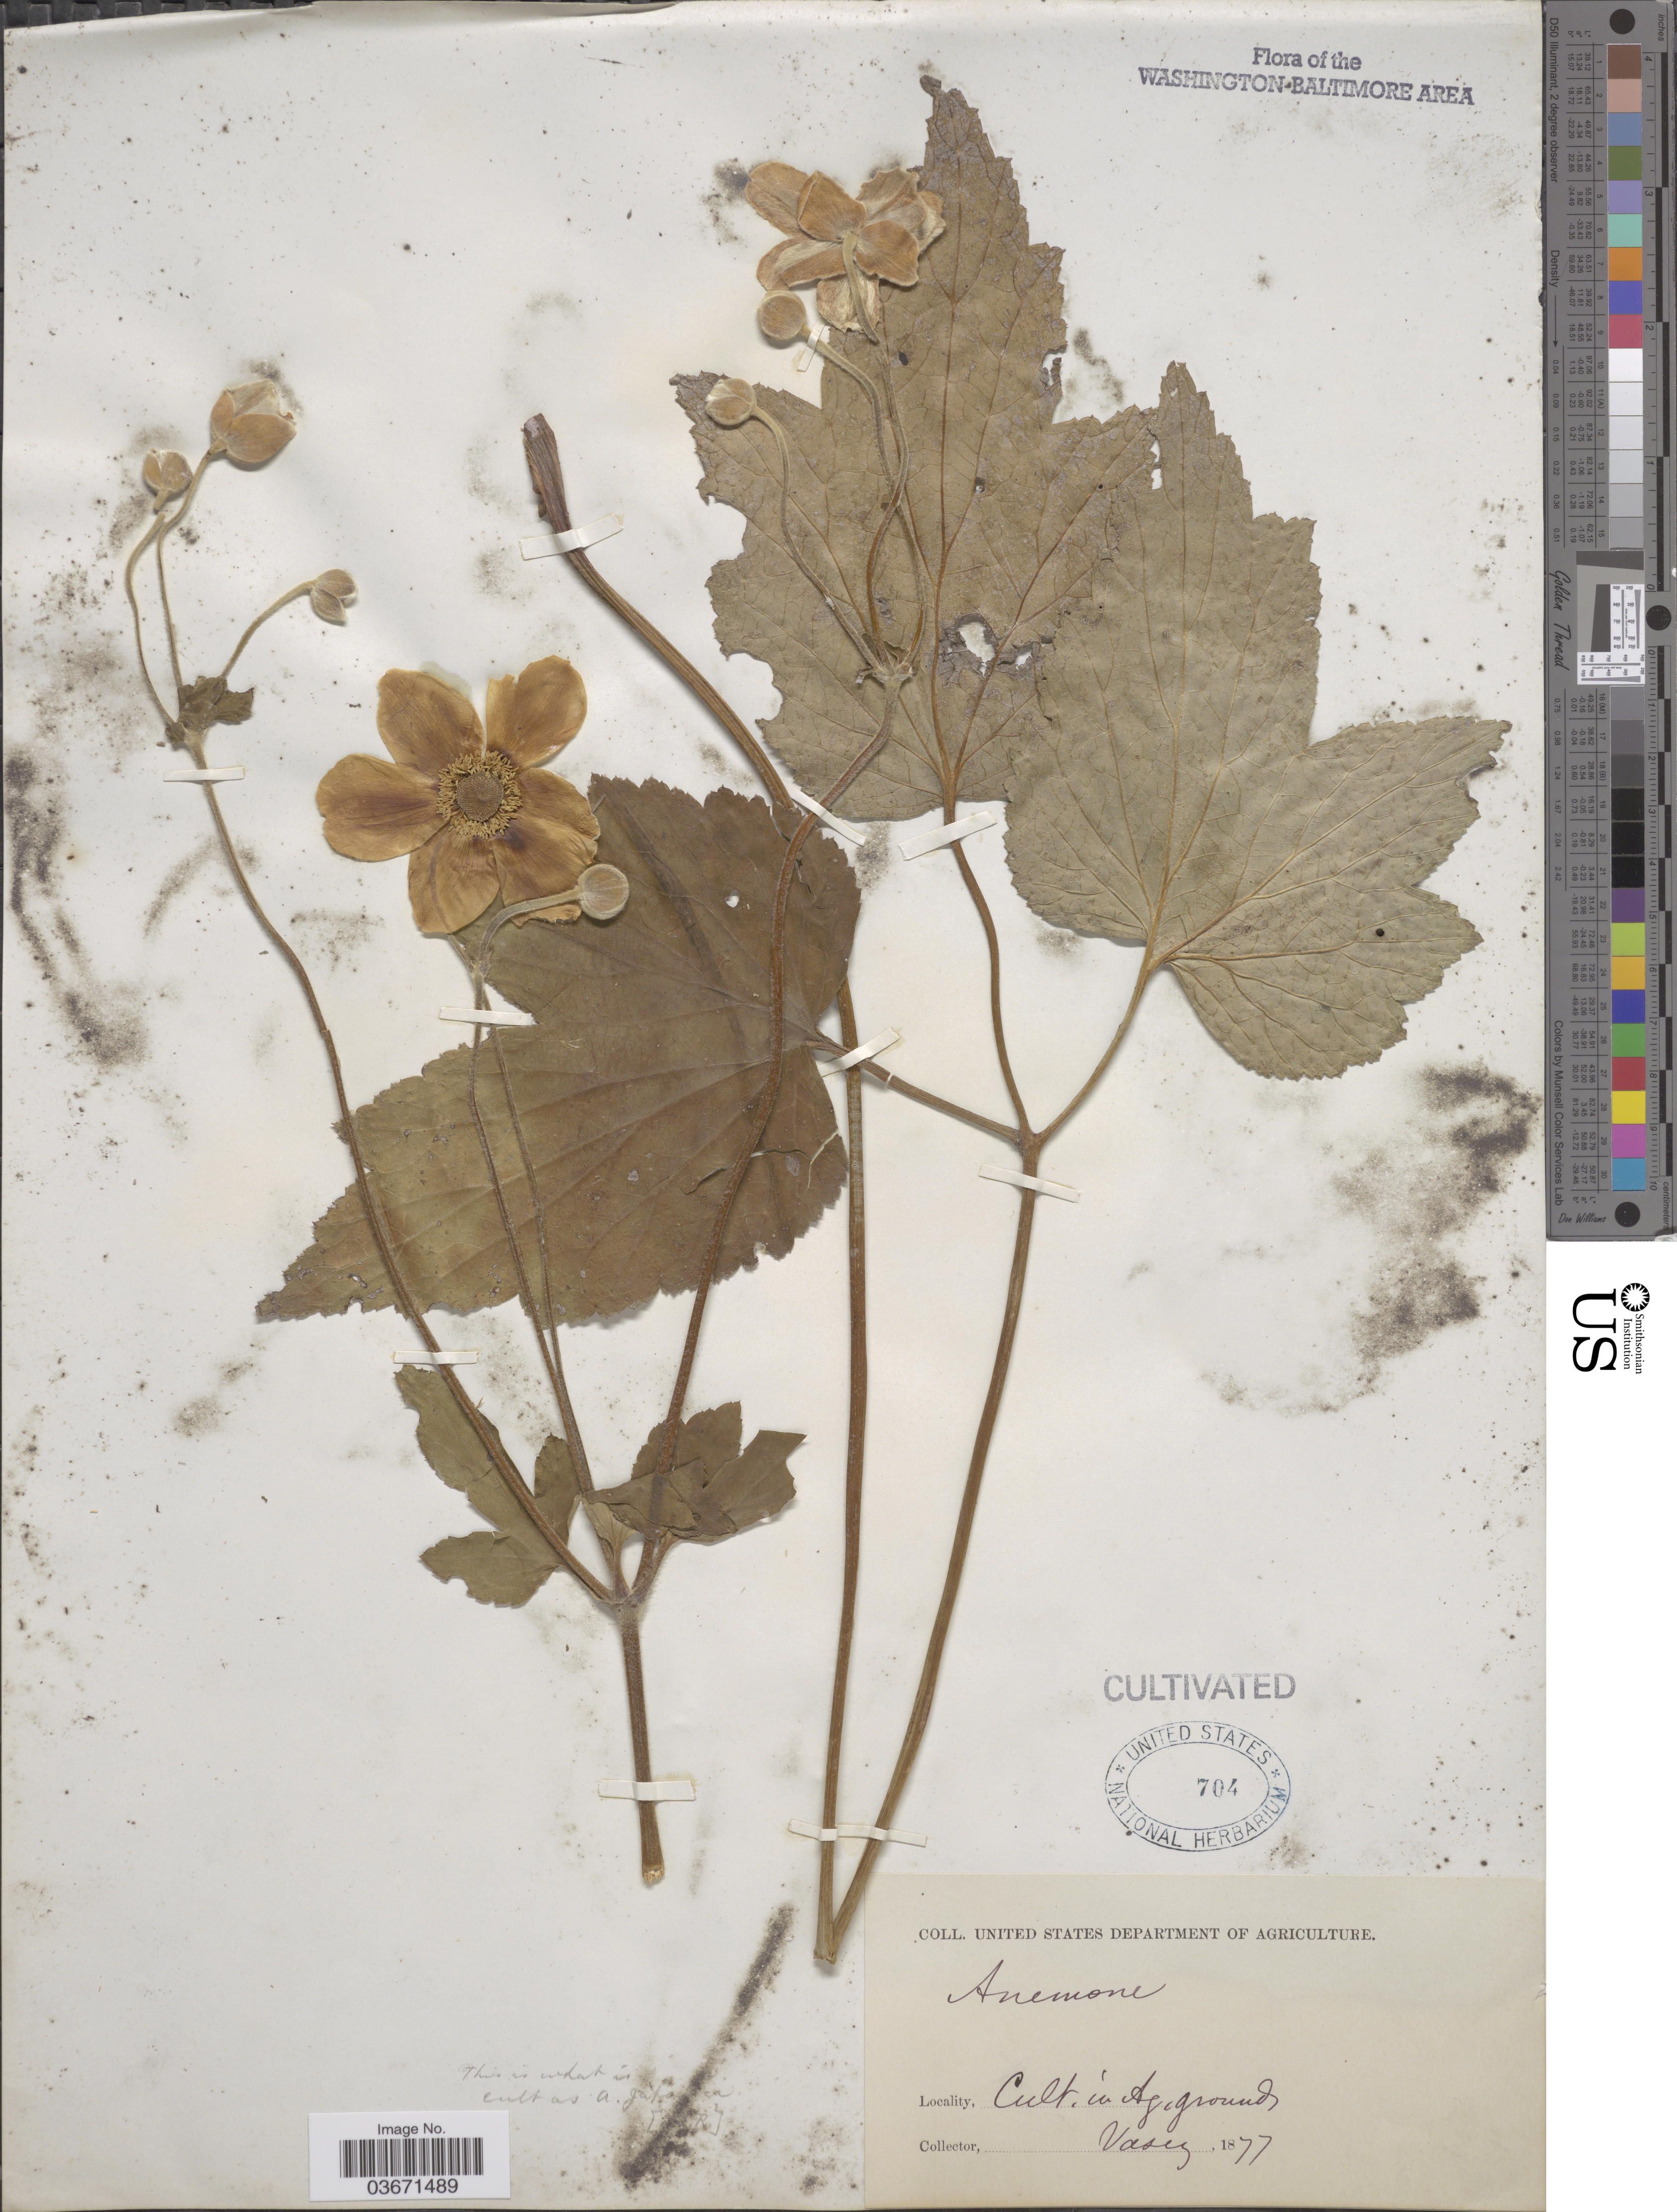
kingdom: Plantae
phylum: Tracheophyta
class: Magnoliopsida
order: Ranunculales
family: Ranunculaceae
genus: Anemone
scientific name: Anemone sp.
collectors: Vasey, --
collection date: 1877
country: United States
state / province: District of Columbia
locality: Agr. grounds.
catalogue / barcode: US 704